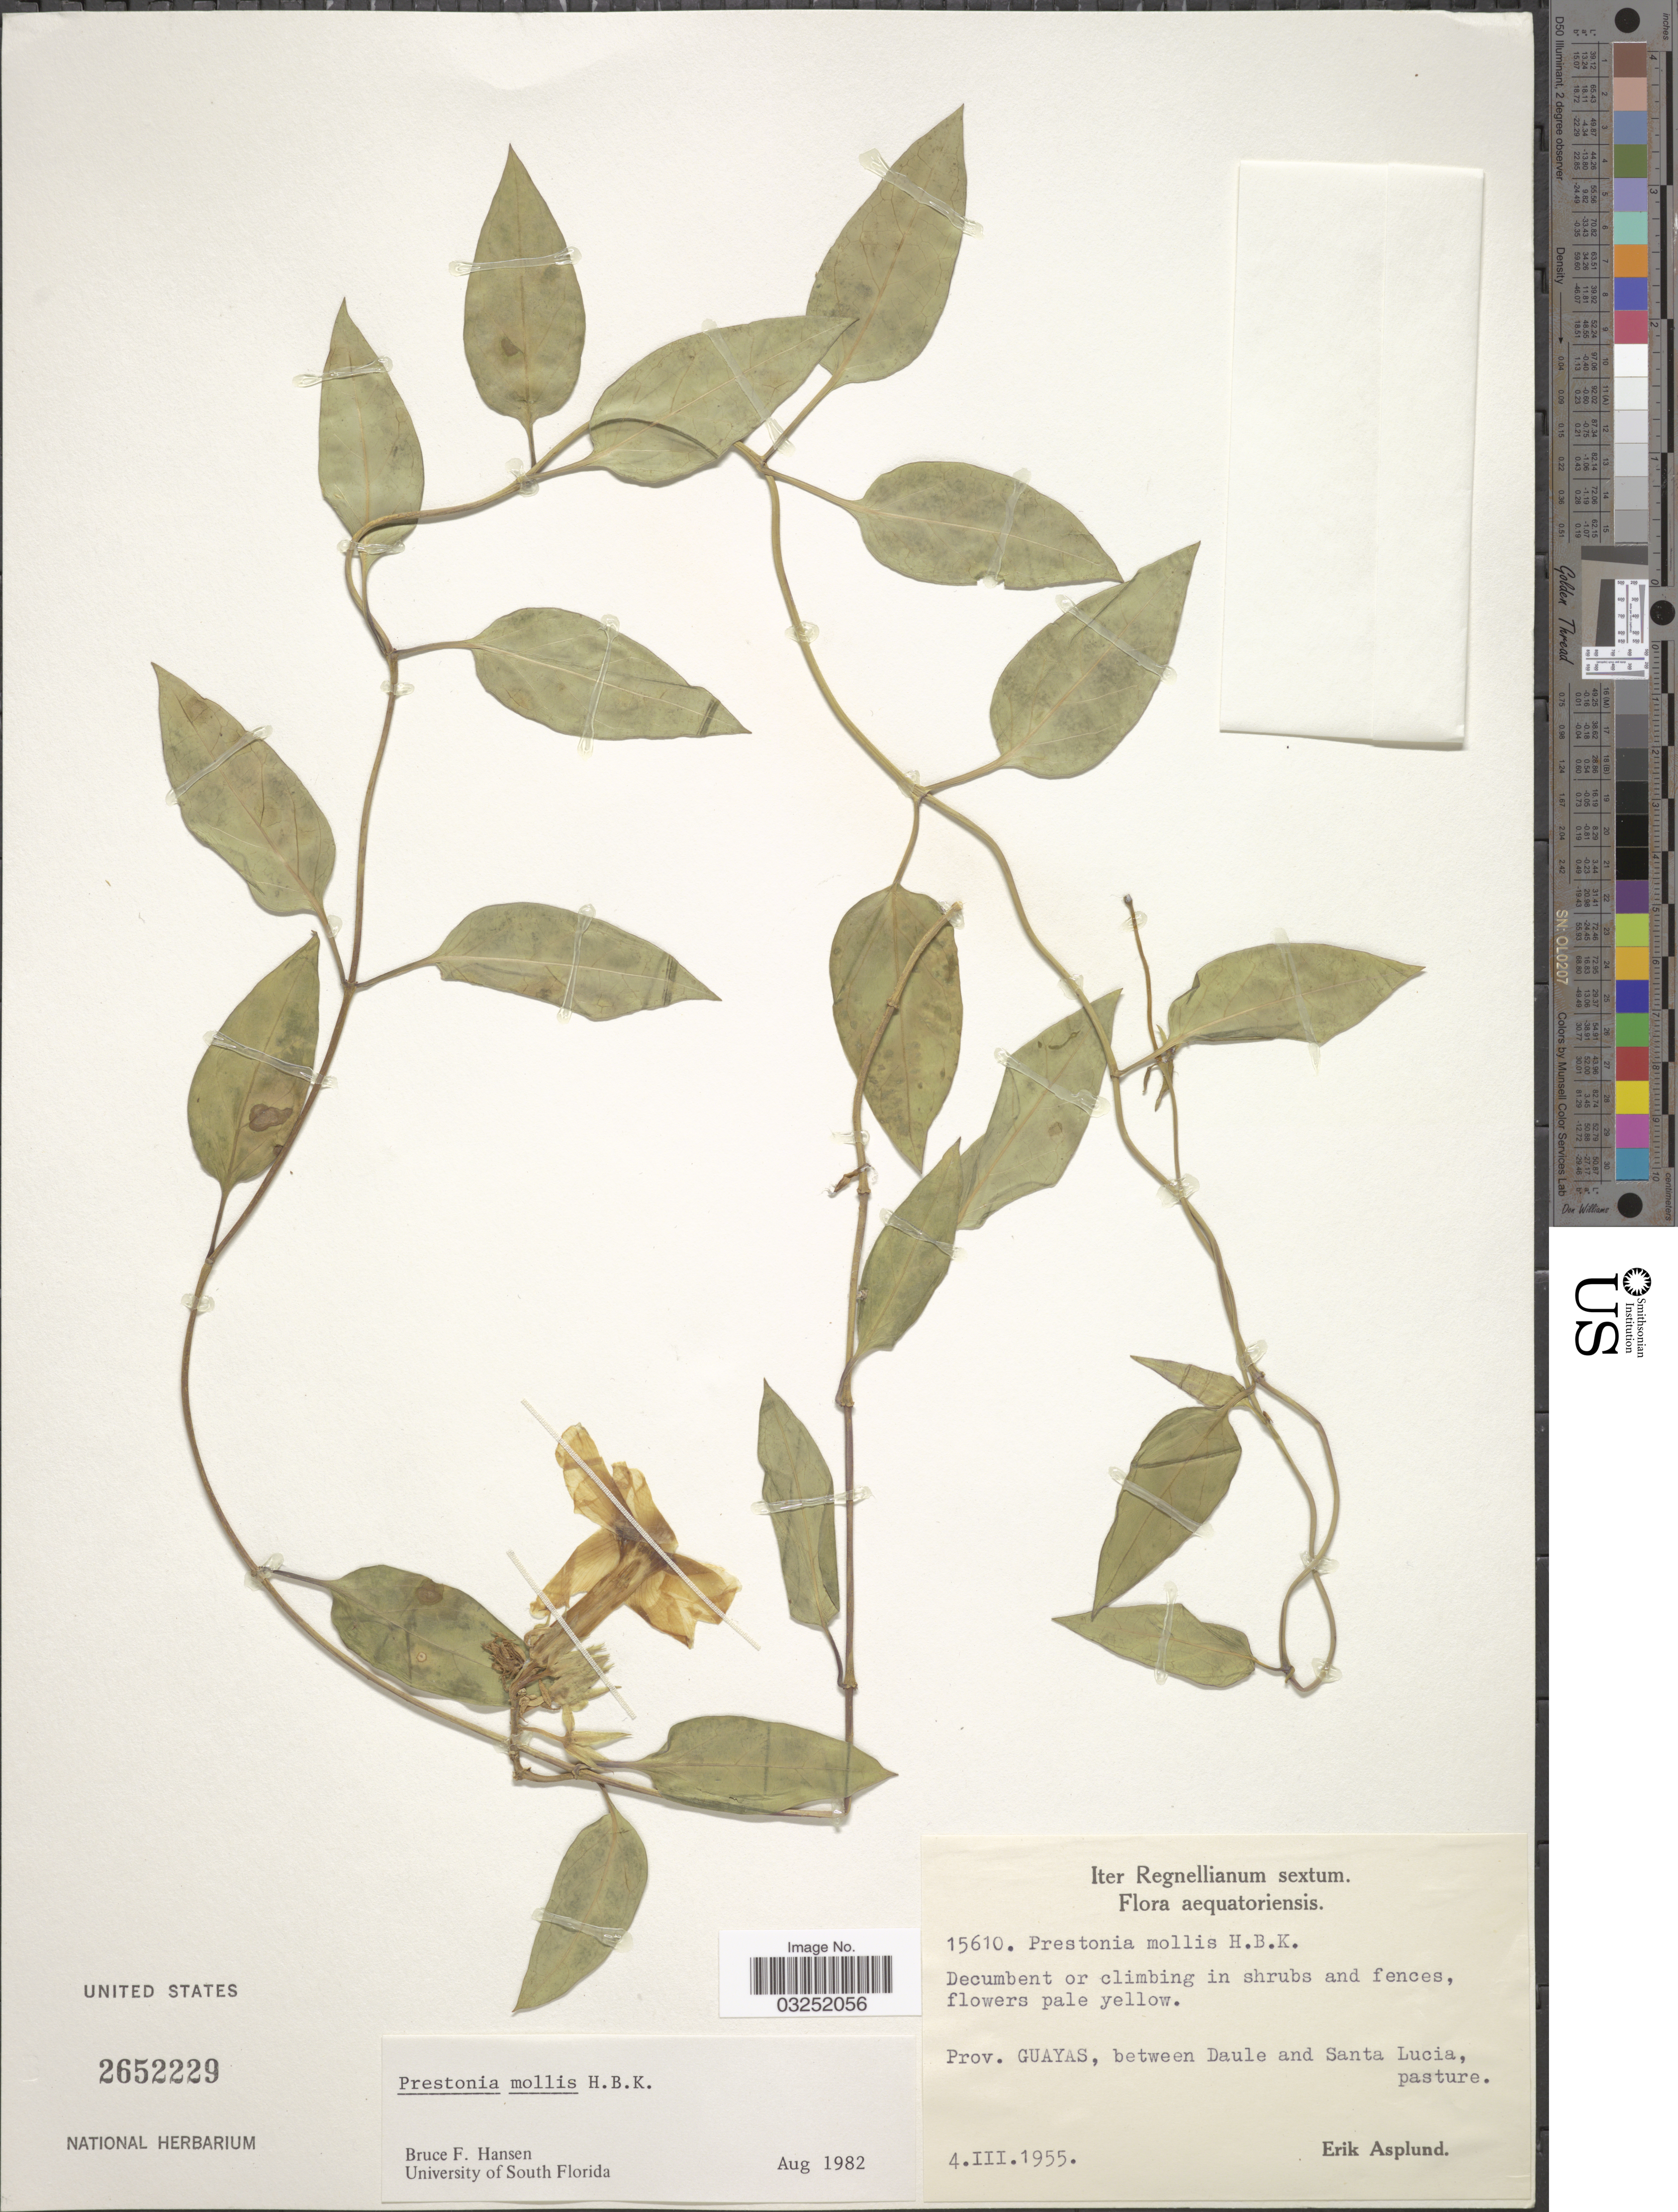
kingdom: Plantae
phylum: Tracheophyta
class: Magnoliopsida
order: Gentianales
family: Apocynaceae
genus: Prestonia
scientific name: Prestonia mollis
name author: Kunth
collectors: E. Asplund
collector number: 15610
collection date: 1955-03-04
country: Ecuador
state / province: Guayas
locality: Prov. Guayas, between Daule and Santa Lucia, pasture.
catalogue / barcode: US 2652229